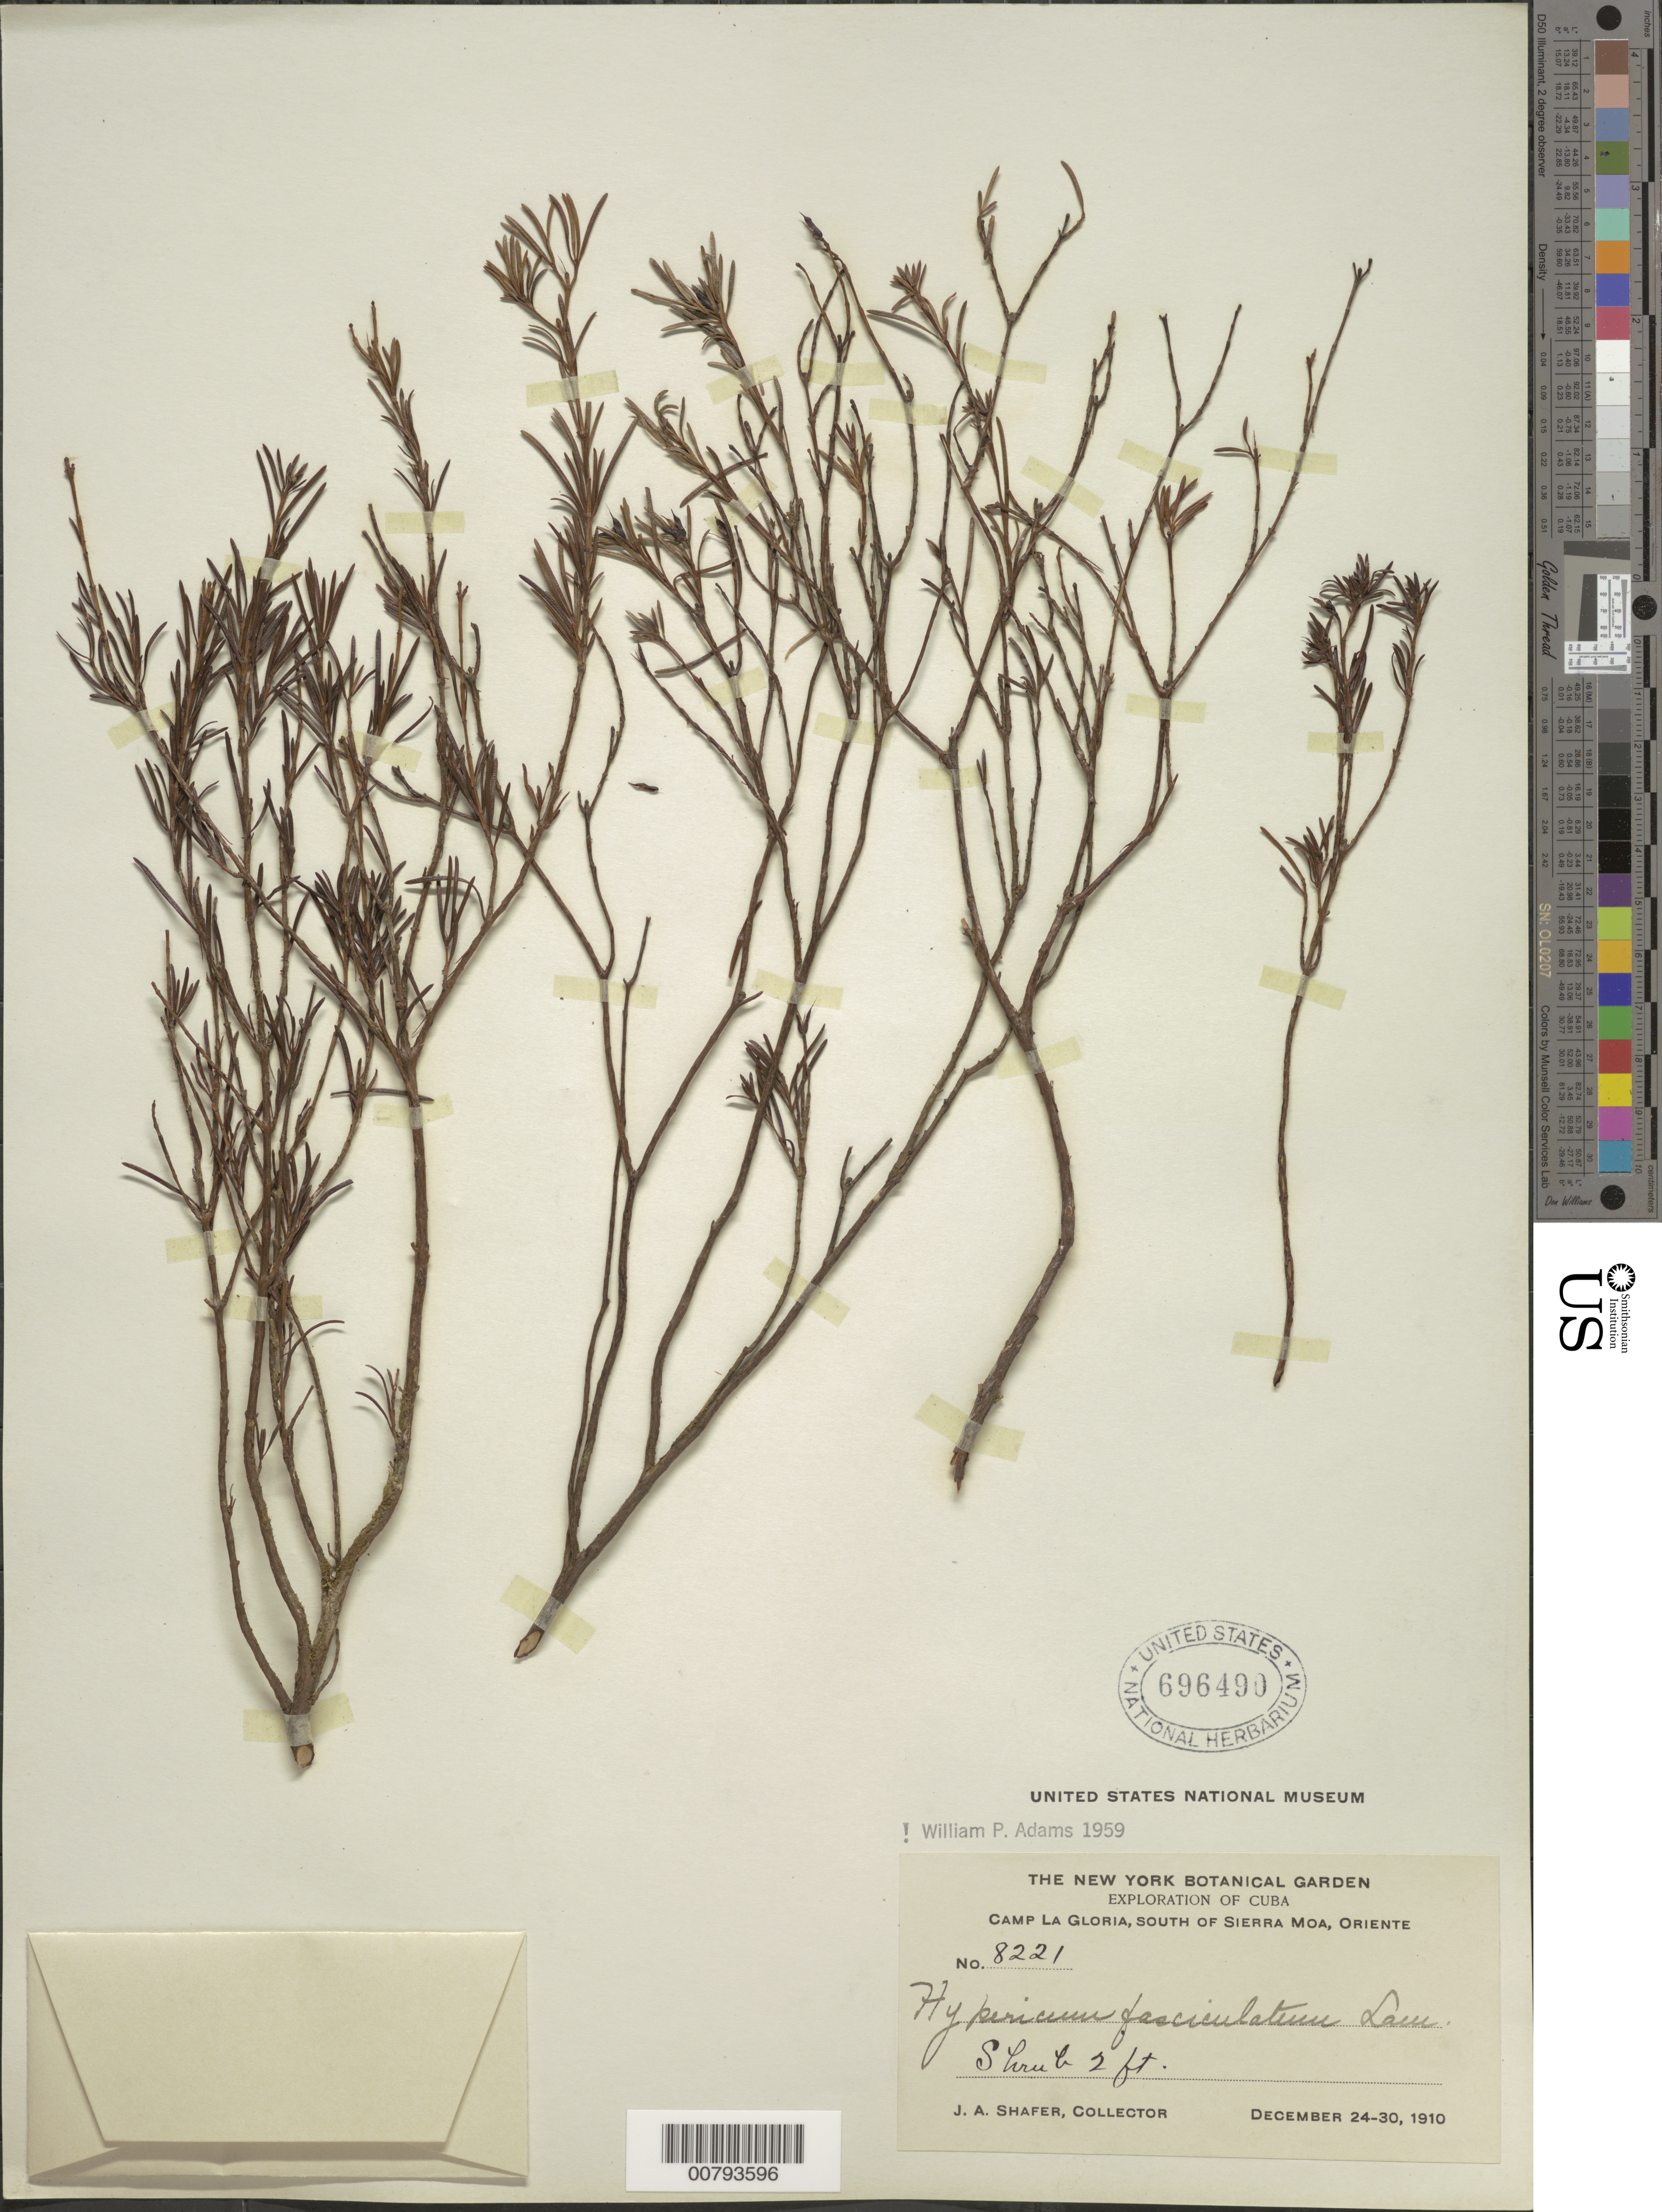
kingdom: Plantae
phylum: Tracheophyta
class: Magnoliopsida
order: Malpighiales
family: Hypericaceae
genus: Hypericum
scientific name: Hypericum fasciculatum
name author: Lam.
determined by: Adams, W. P.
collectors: J. A. Shafer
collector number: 8221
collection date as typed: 24 Dec 1910 to 30 Dec 1910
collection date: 1910-12-24/1910-12-30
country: Cuba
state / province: Oriente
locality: Camp la Gloria, south of Sierra Moa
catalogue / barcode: US 696490